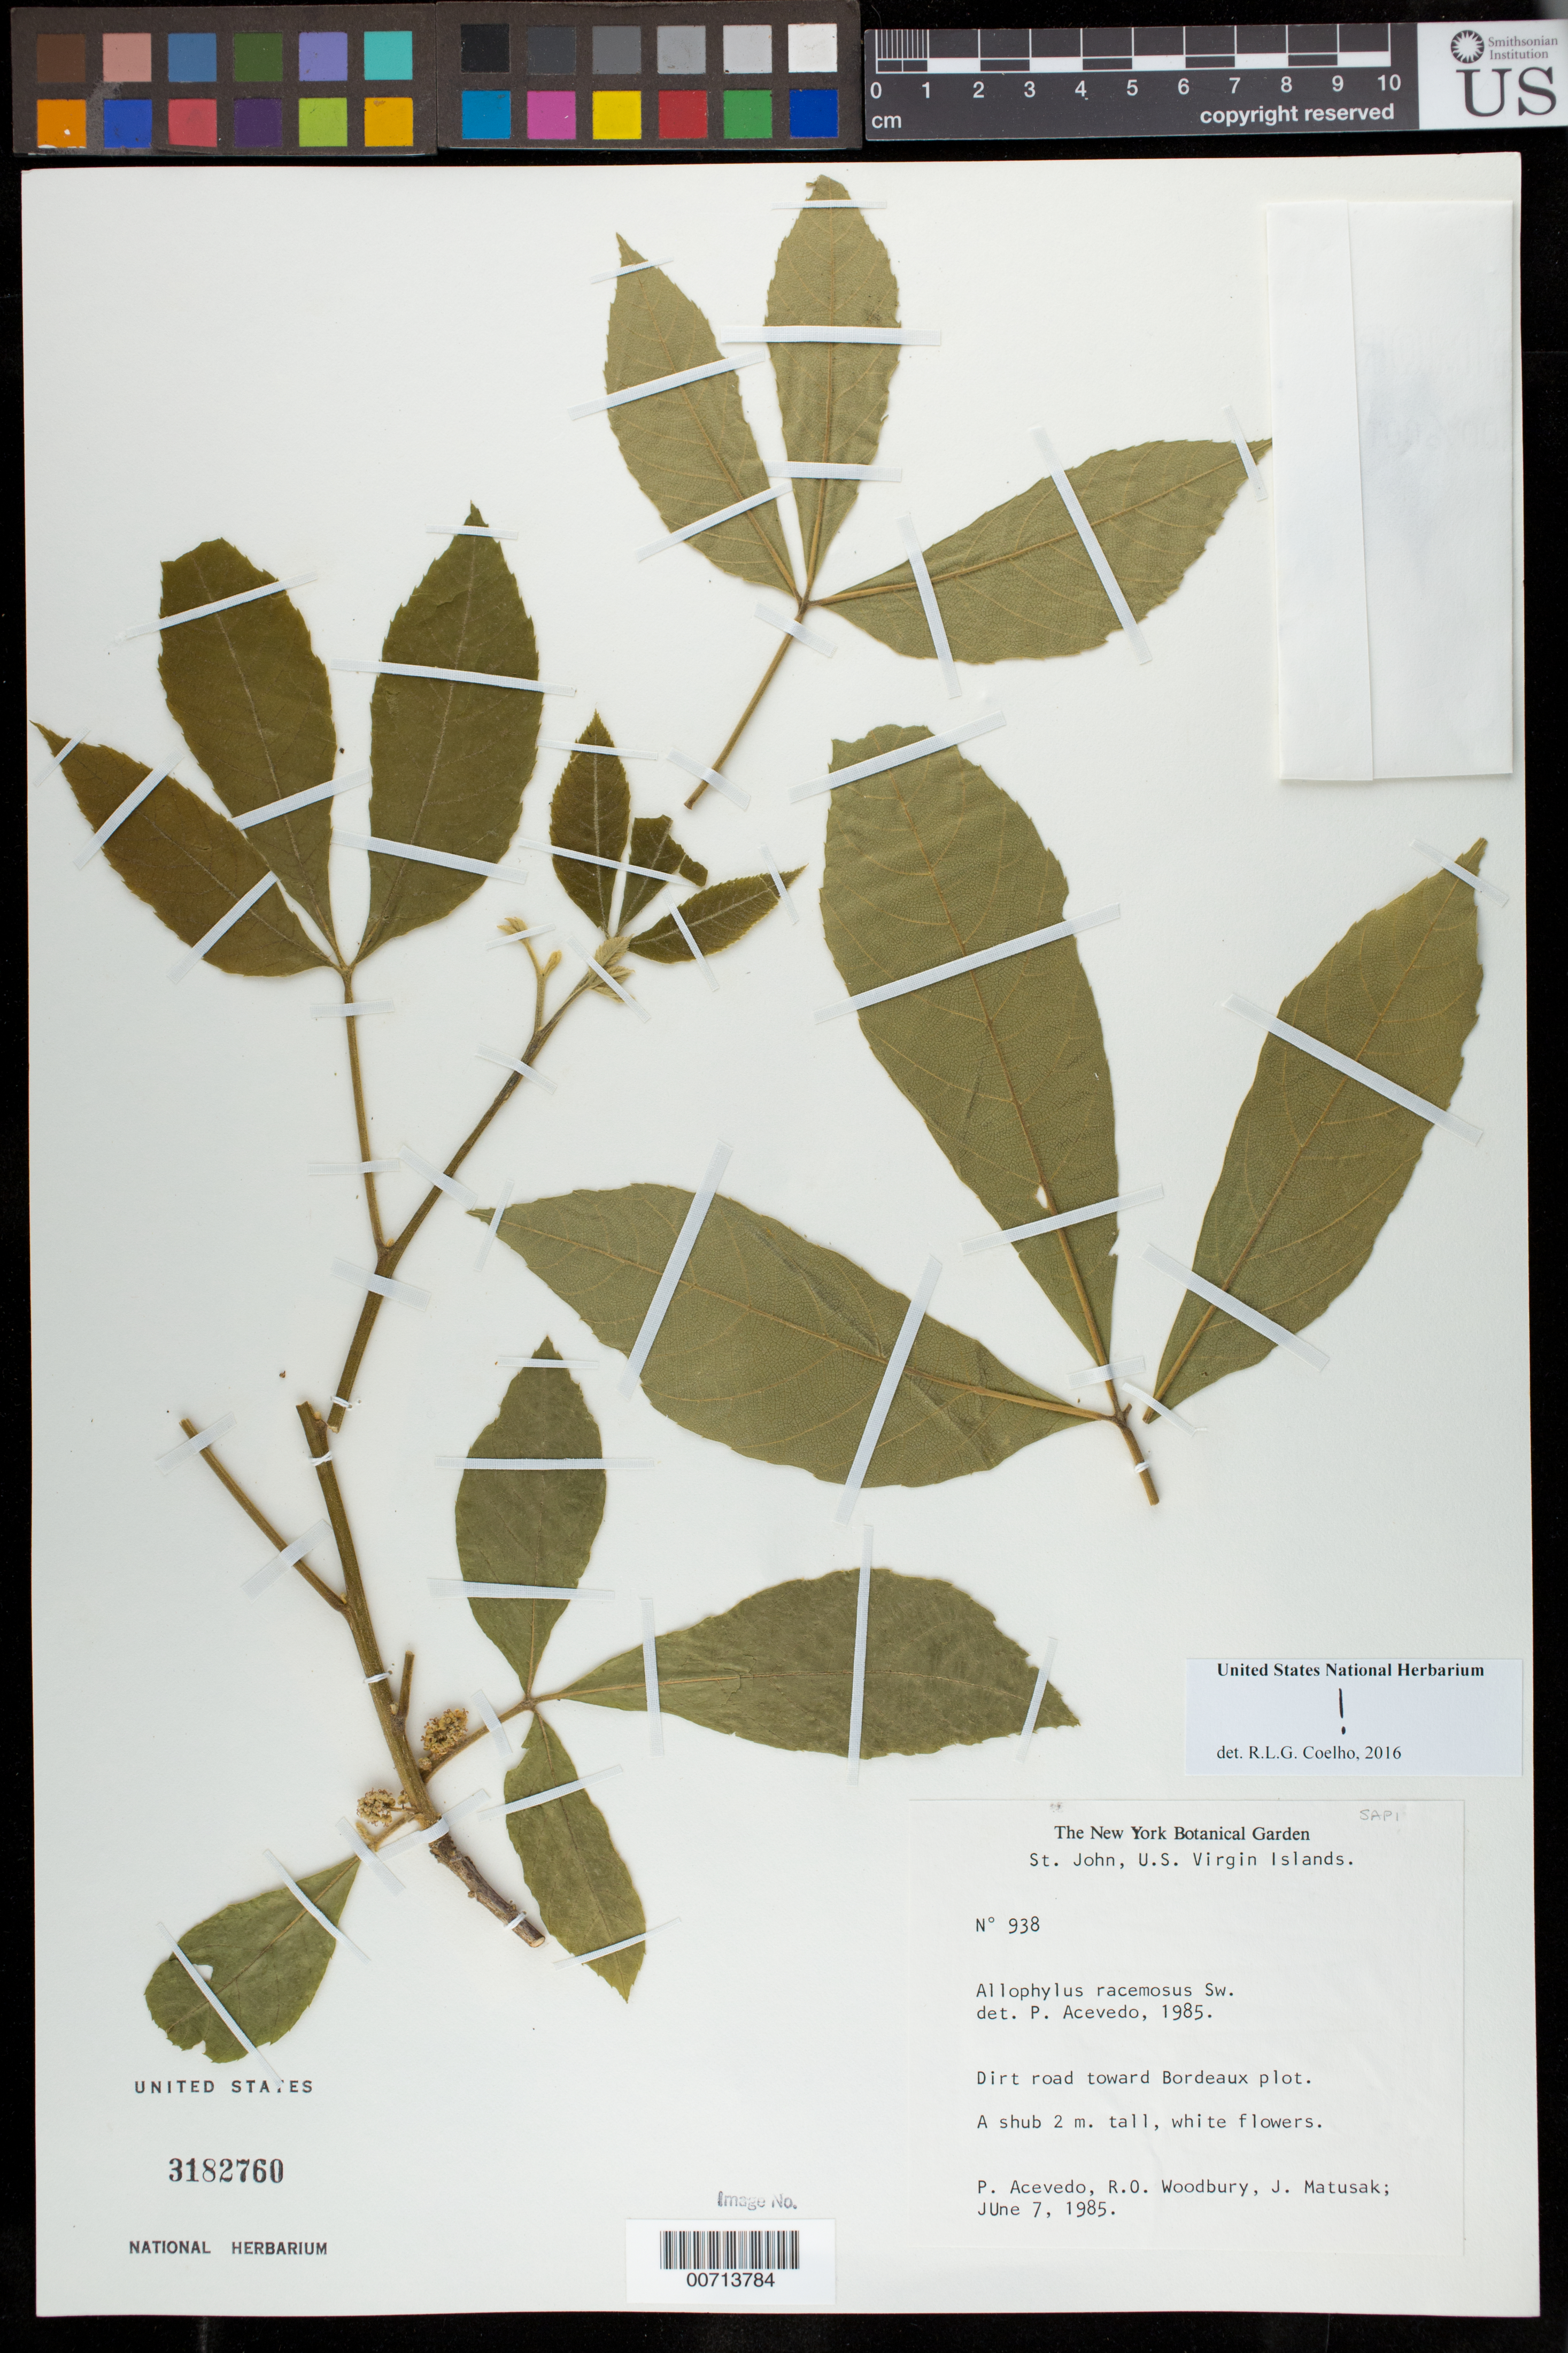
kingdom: Plantae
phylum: Tracheophyta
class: Magnoliopsida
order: Sapindales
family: Sapindaceae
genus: Allophylus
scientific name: Allophylus racemosus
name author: Sw.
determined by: Coelho, Rubens L. G.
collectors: P. Acevedo-Rodr., R. O. Woodbury & J. Matuzak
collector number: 938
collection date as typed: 07 Jun 1985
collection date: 1985-06-07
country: U.S. Virgin Islands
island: St. John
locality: Dirt road to Bordeaux study plot.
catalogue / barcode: US 3182760